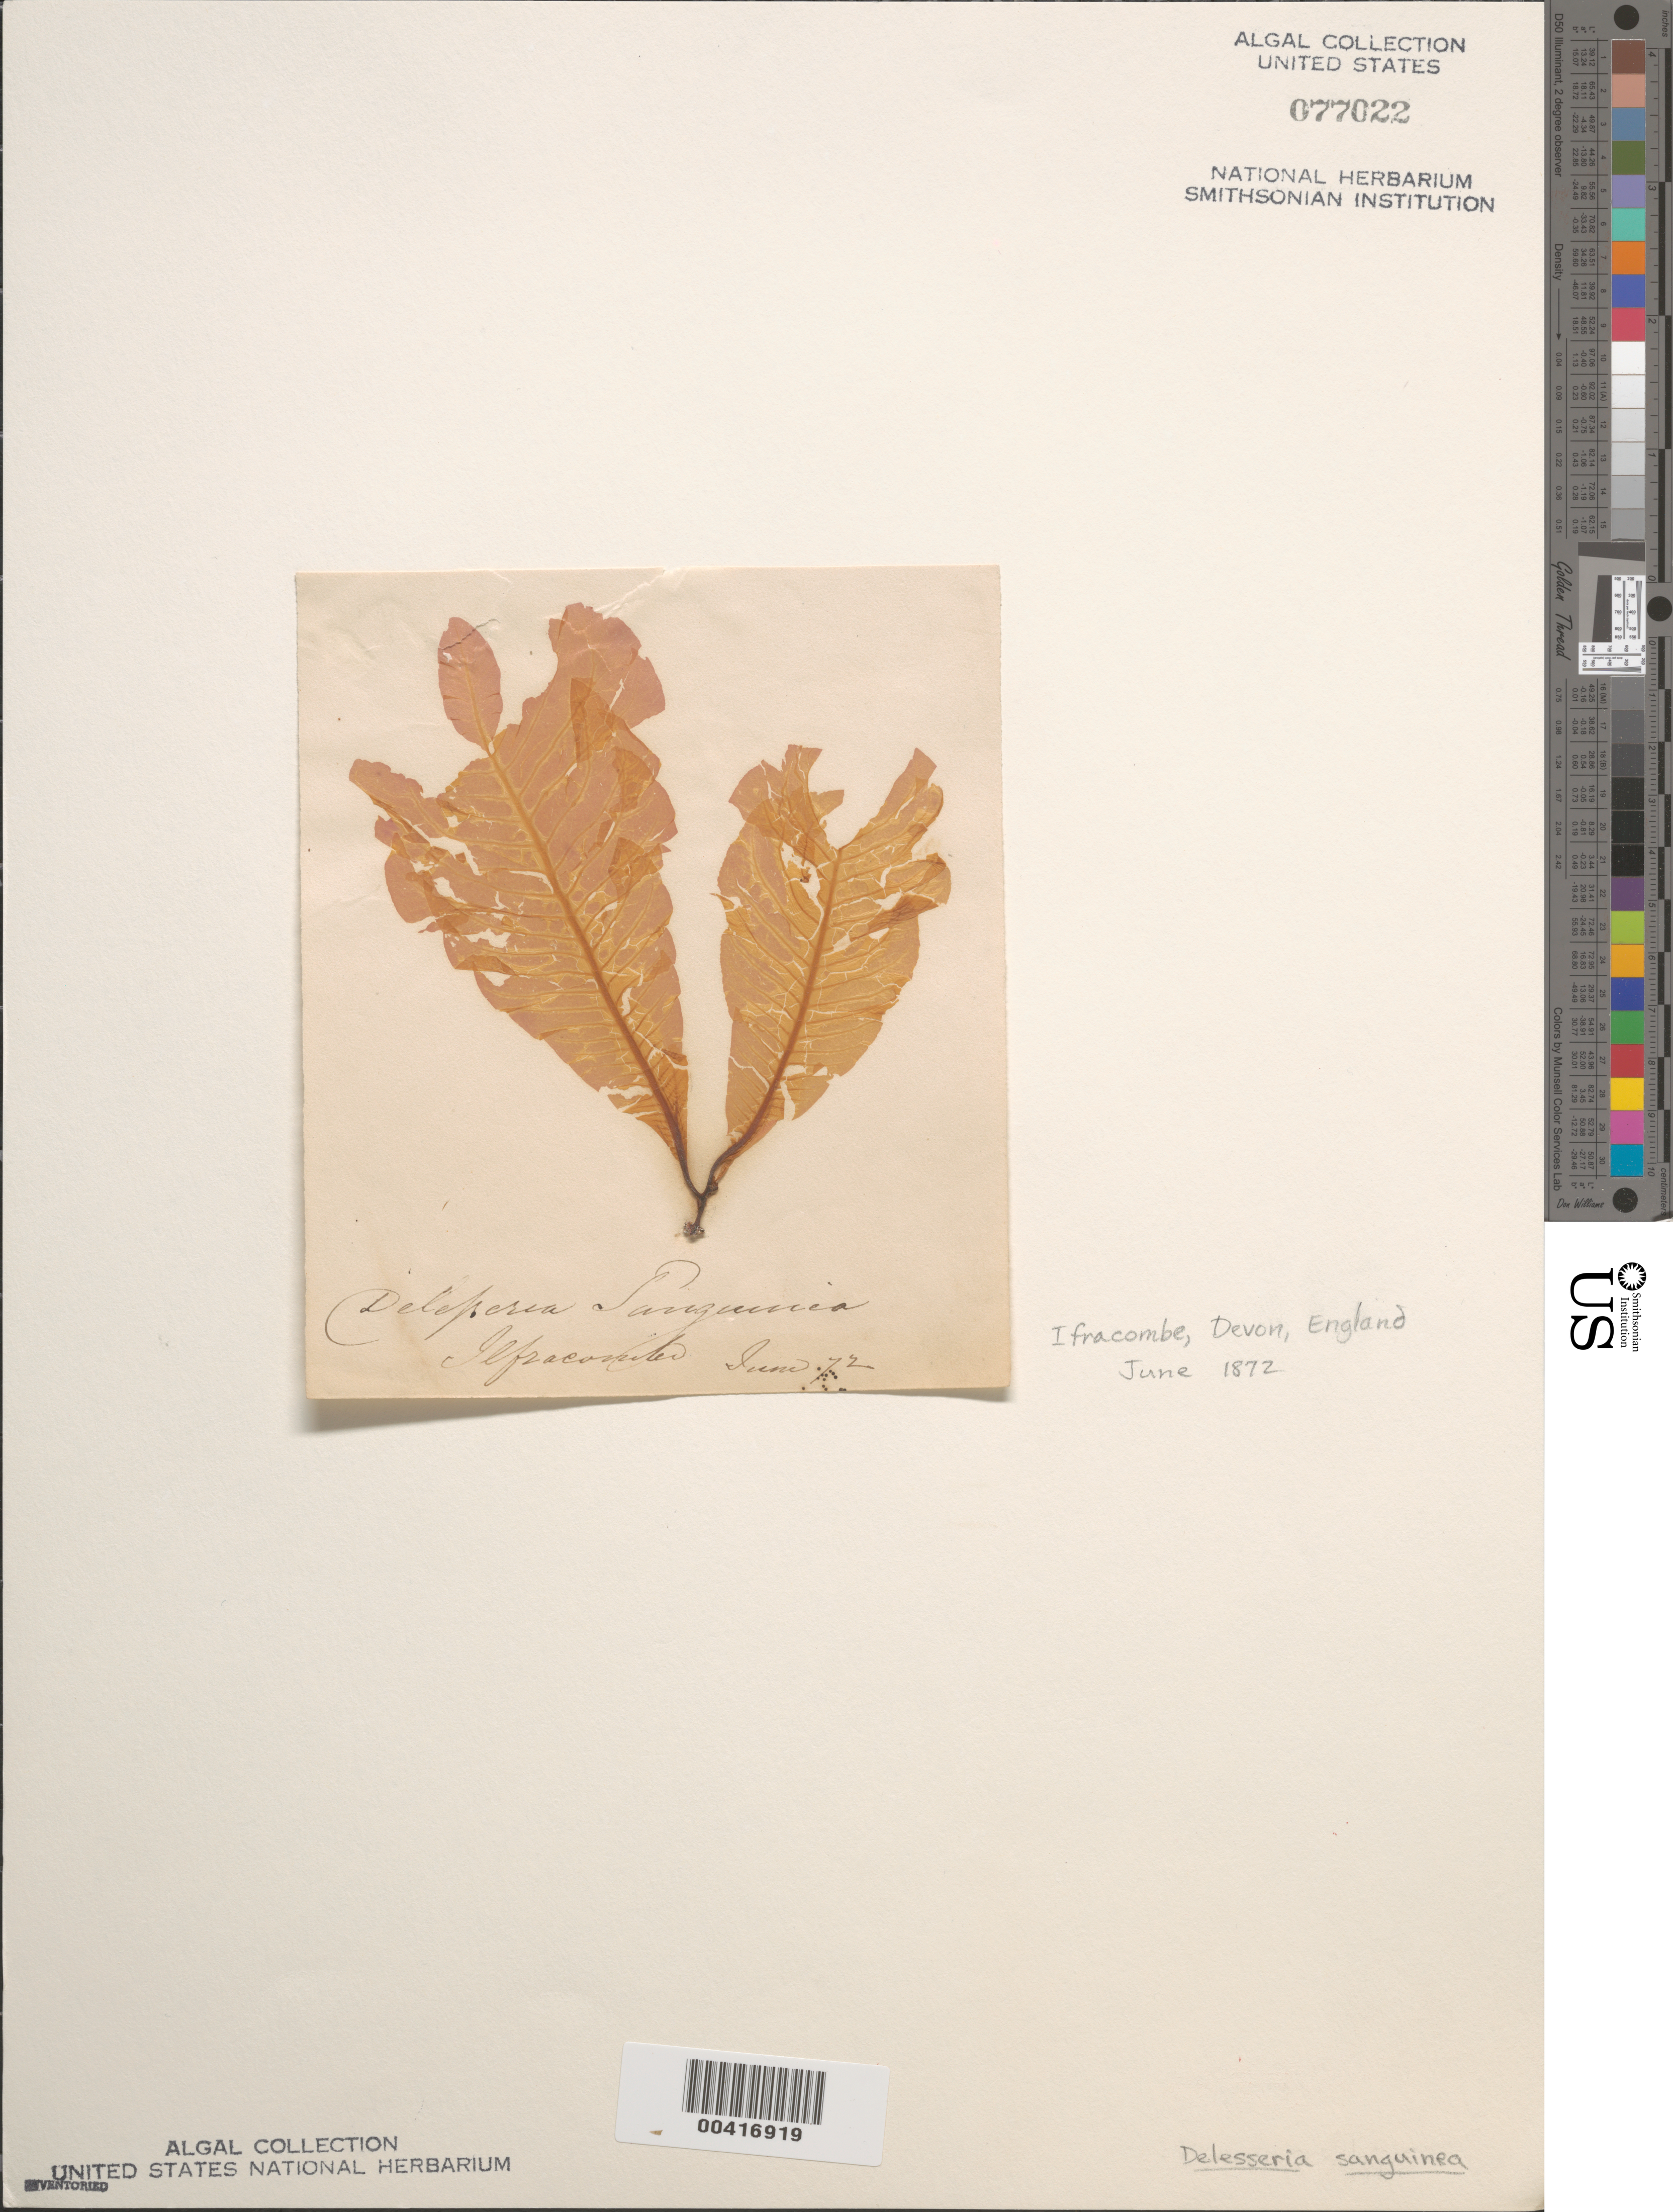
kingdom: Plantae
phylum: Rhodophyta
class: Florideophyceae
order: Ceramiales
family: Delesseriaceae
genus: Delesseria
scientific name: Delesseria sanguinea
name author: (Huds.) J.V.Lamouroux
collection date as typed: Jun 1872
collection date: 1872-06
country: United Kingdom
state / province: England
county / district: Devon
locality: Ilfracombe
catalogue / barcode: US 77022